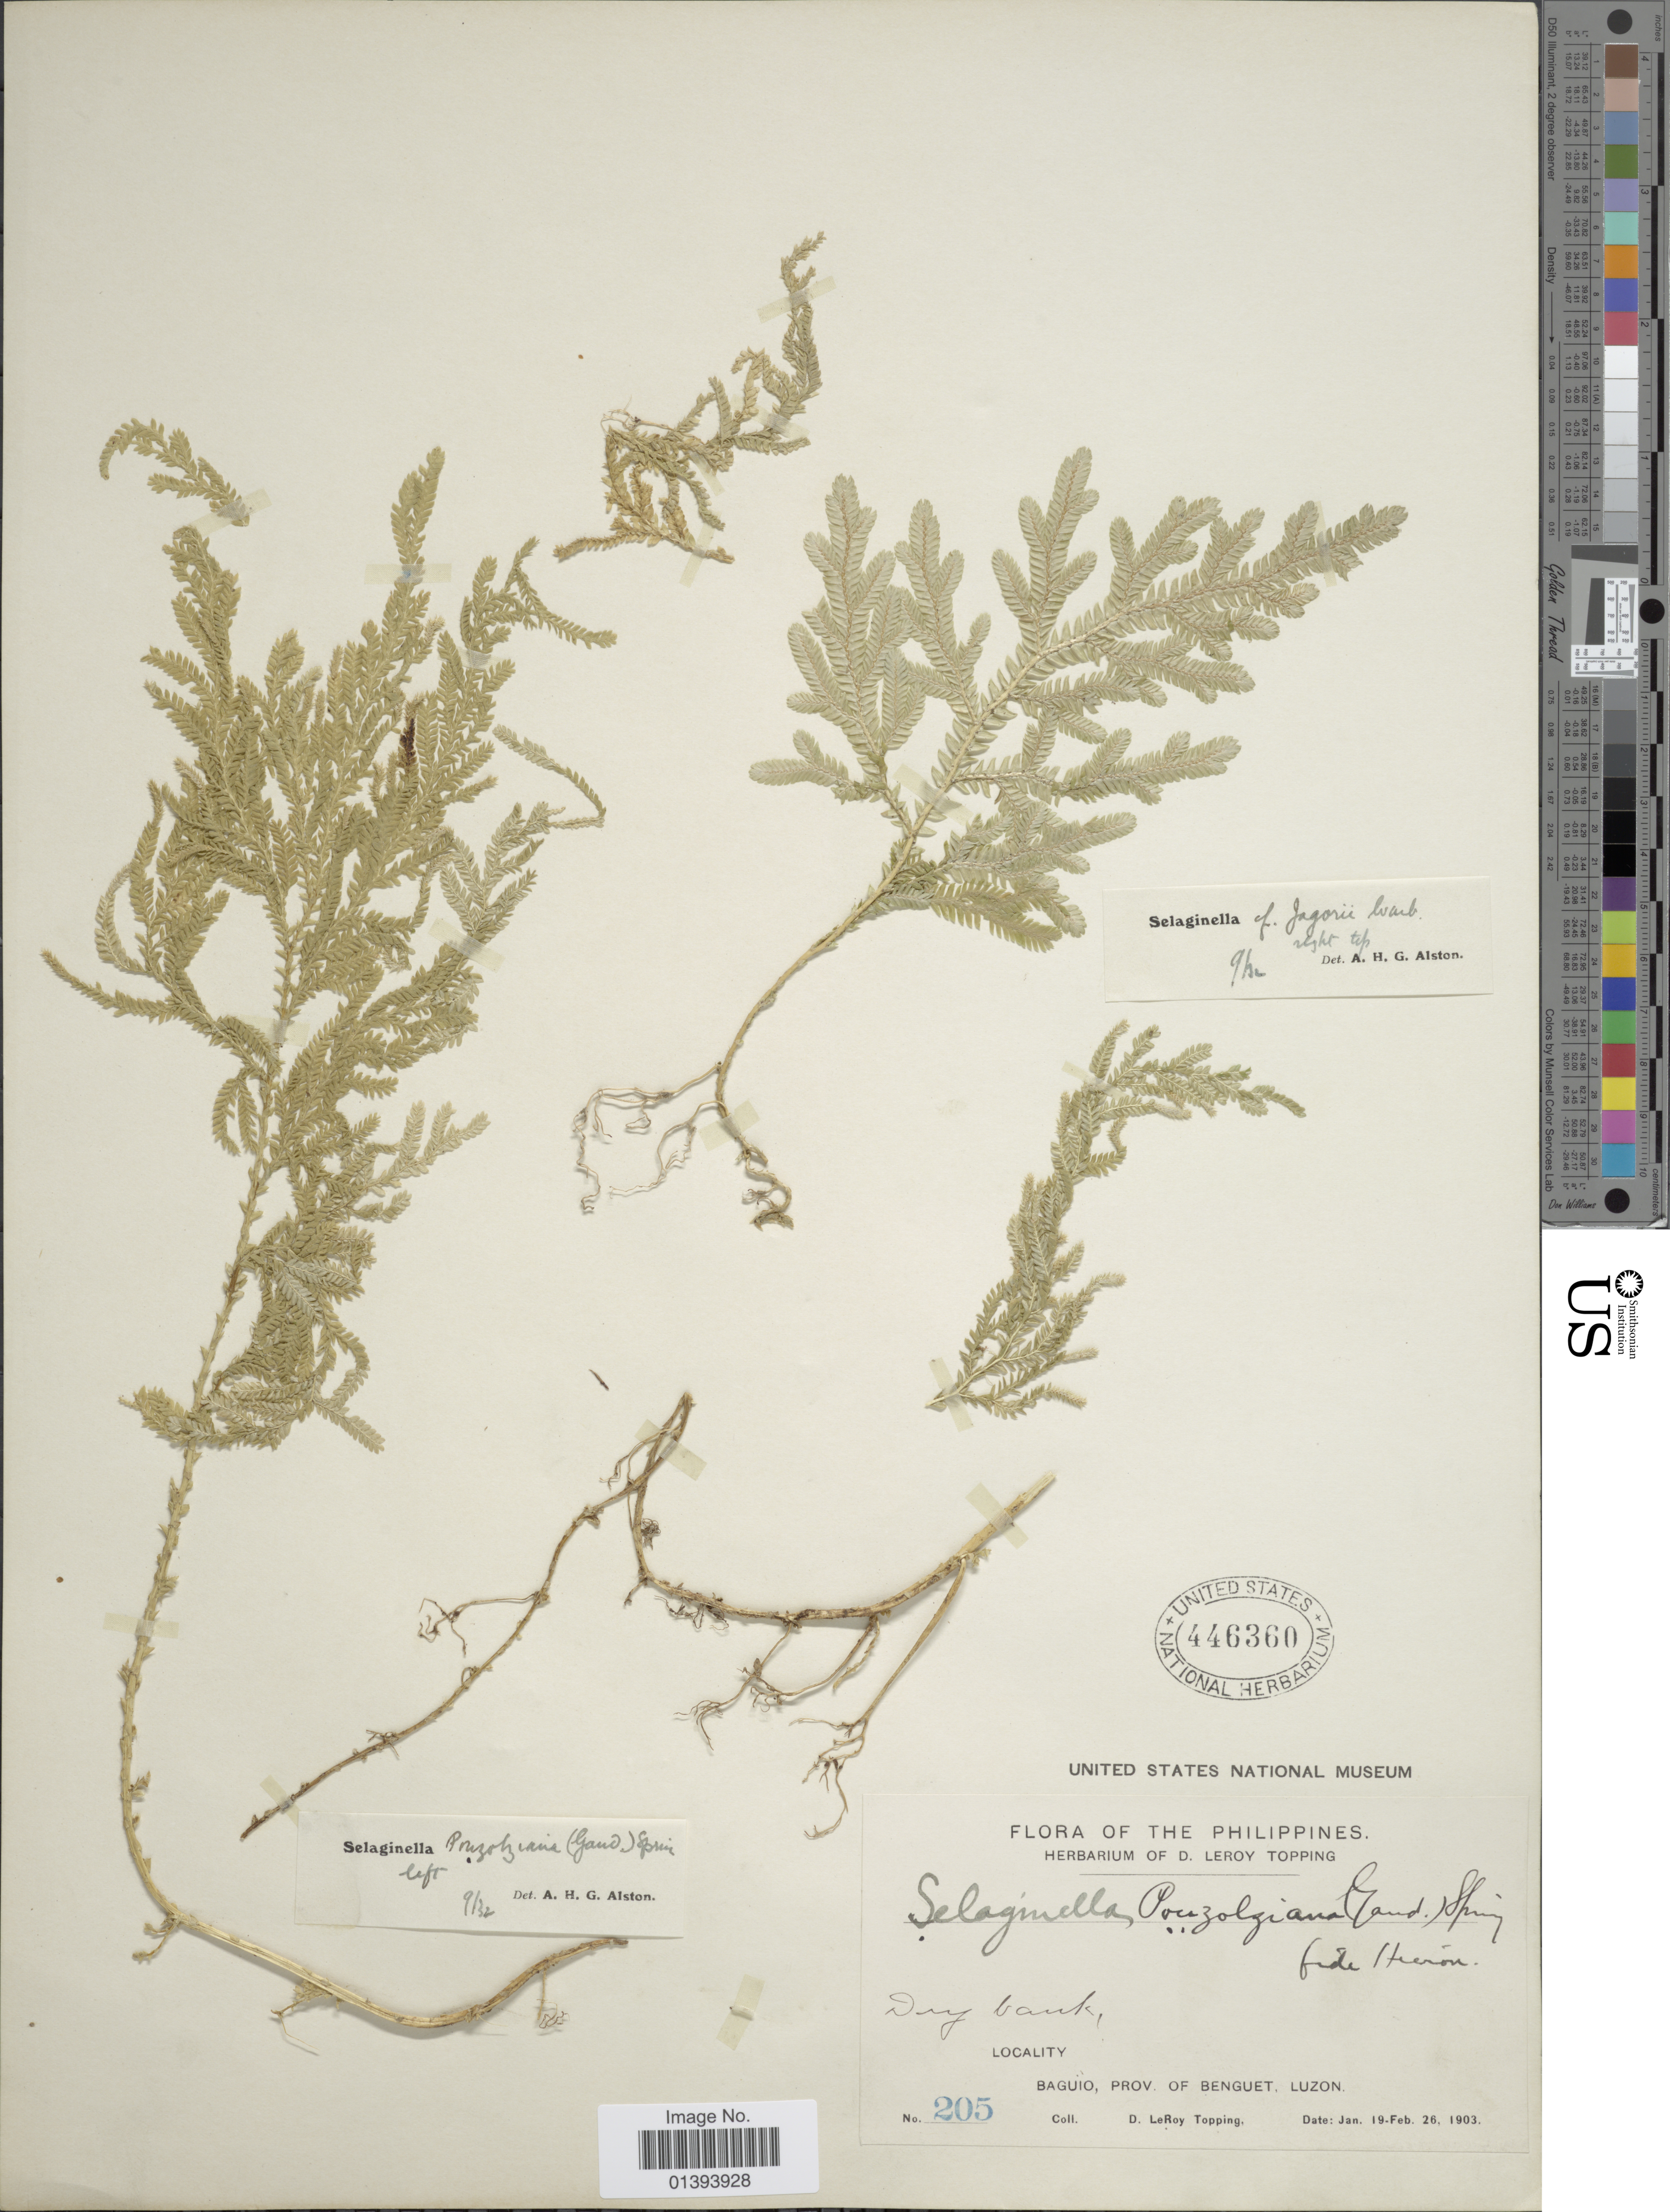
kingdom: Plantae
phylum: Tracheophyta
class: Lycopodiopsida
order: Selaginellales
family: Selaginellaceae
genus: Selaginella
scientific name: Selaginella jagorii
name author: Warb.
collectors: D. L. Topping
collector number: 205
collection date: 1903-01-19/1903-02-26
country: Philippines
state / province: Central Luzon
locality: Baguio, prov. of Benguet, Luzon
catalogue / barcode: US 446360